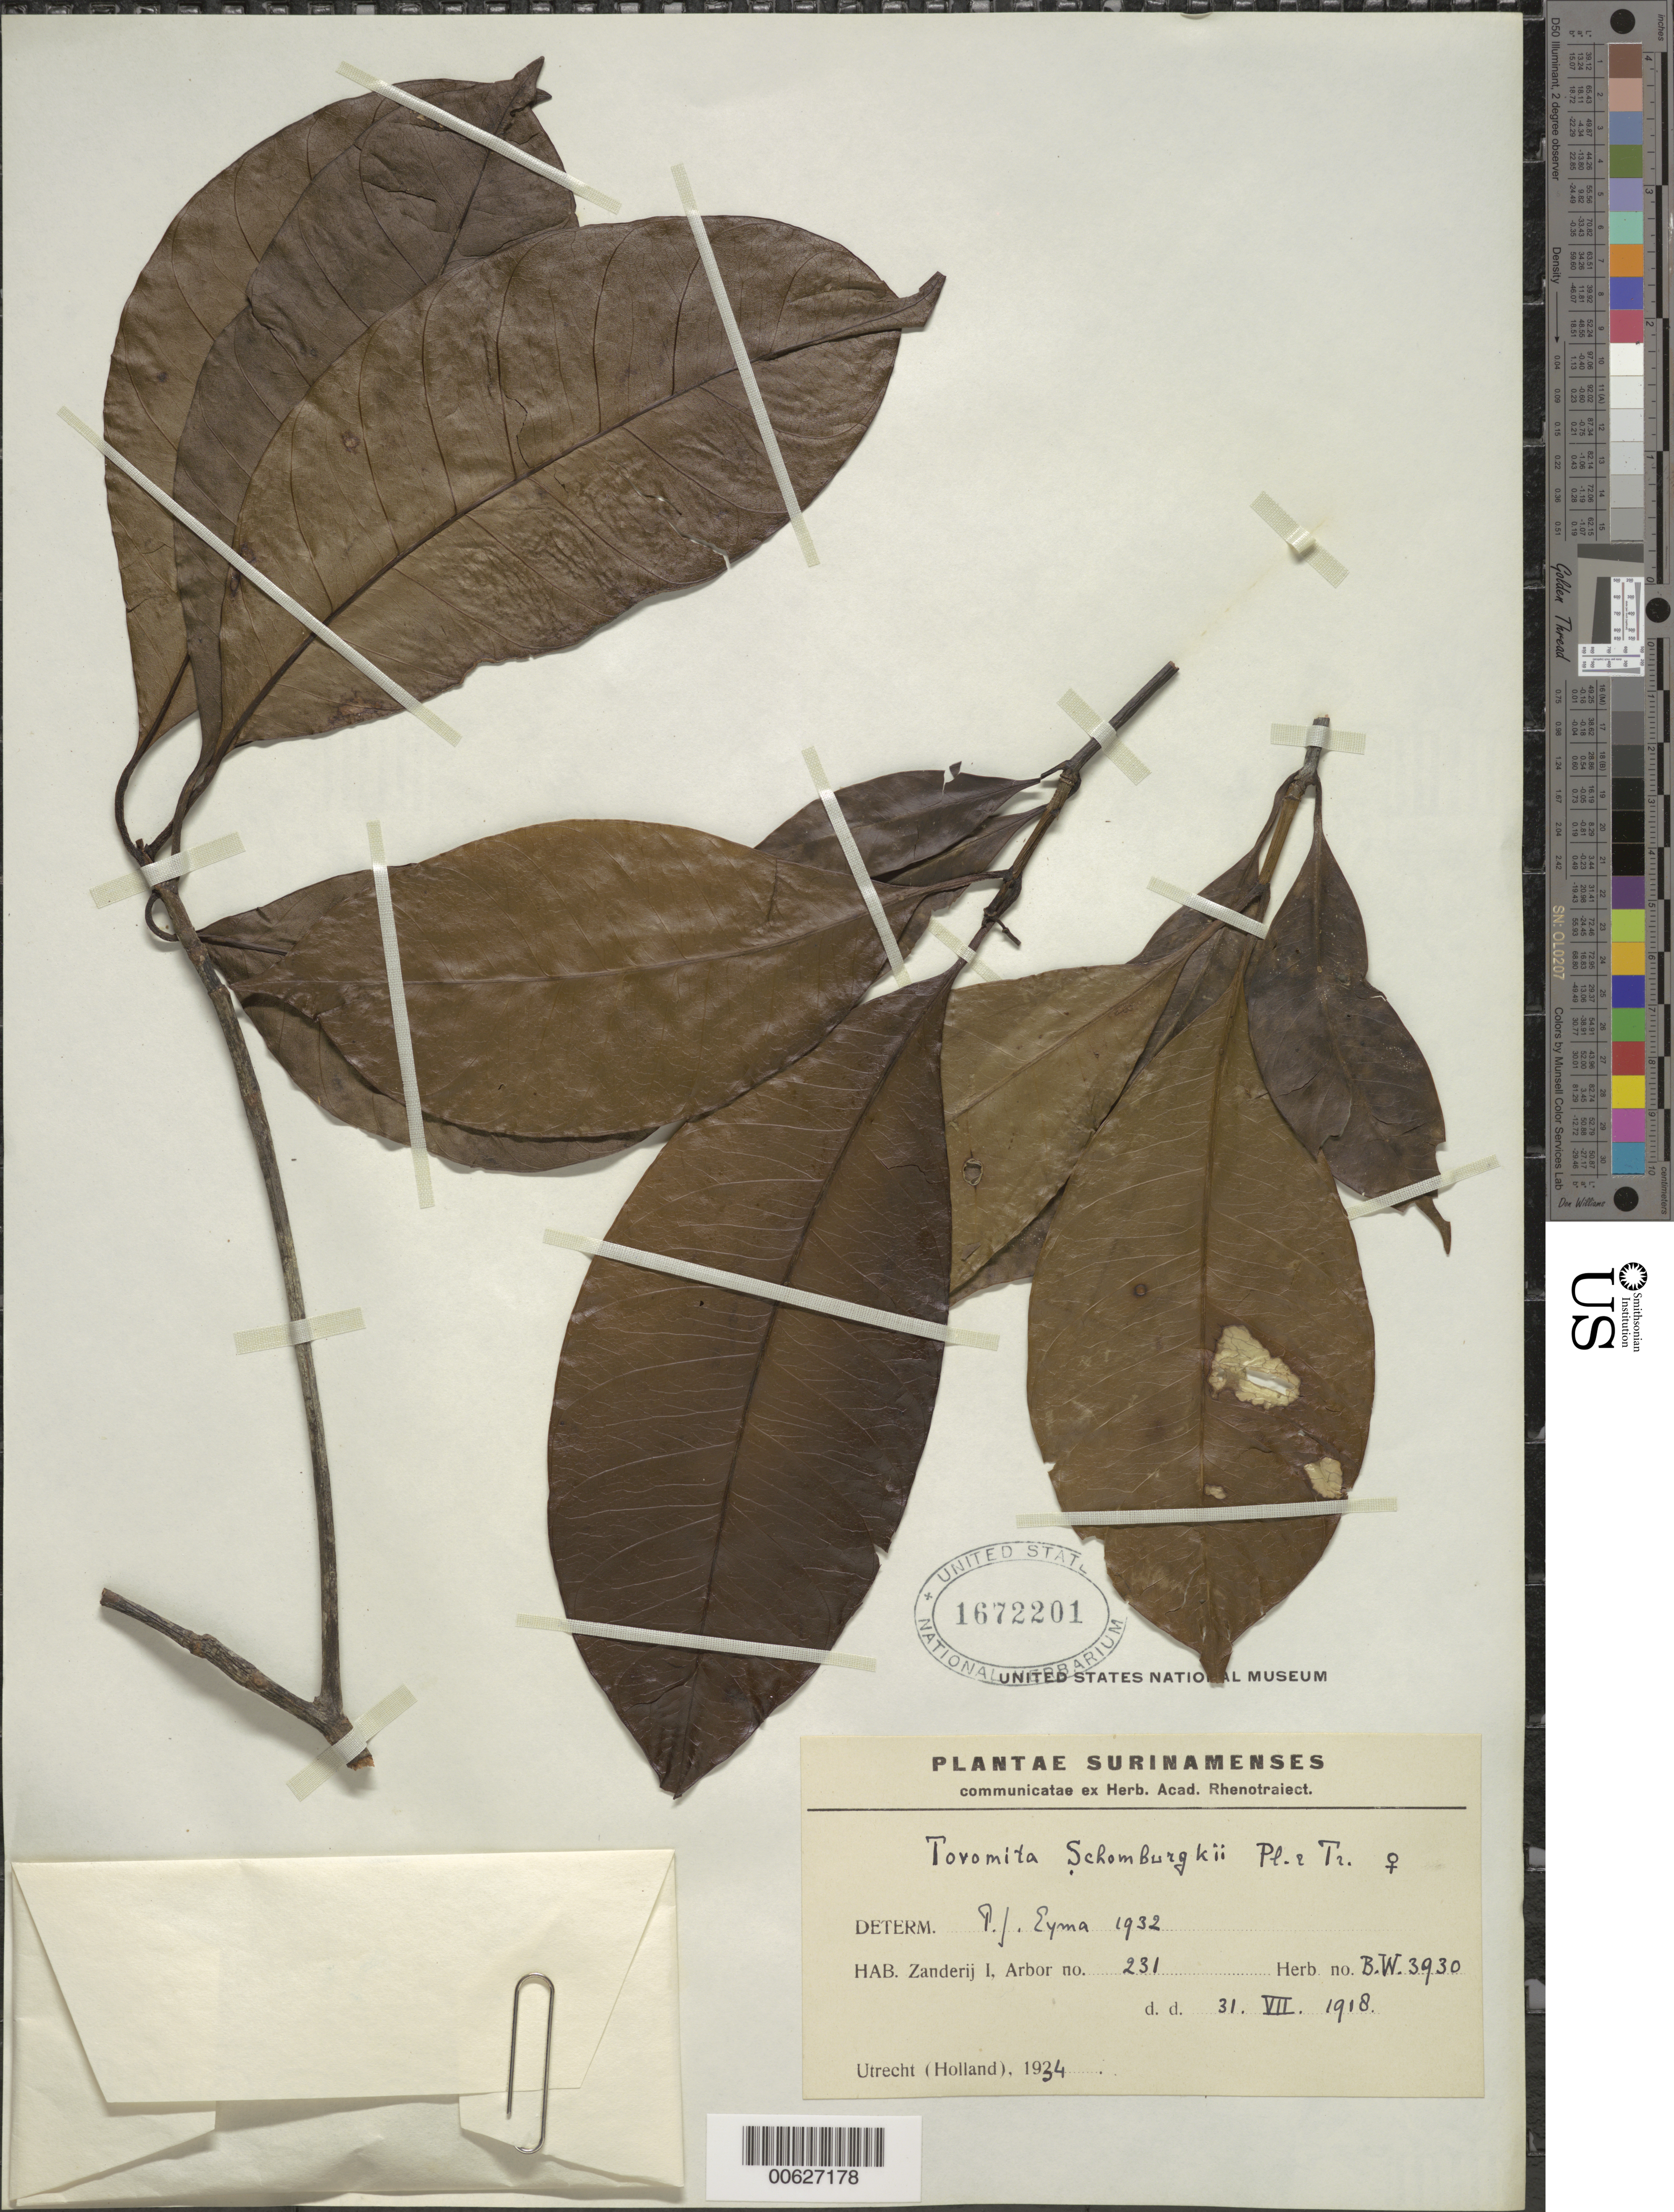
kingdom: Plantae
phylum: Tracheophyta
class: Magnoliopsida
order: Malpighiales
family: Clusiaceae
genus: Tovomita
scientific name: Tovomita schomburgkii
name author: Planch. & Triana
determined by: Eyma, P. J.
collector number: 3930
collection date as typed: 31-Jul-18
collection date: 1918-07-31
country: Suriname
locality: Zanderij I., Forest Reserve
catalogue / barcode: US 1672201